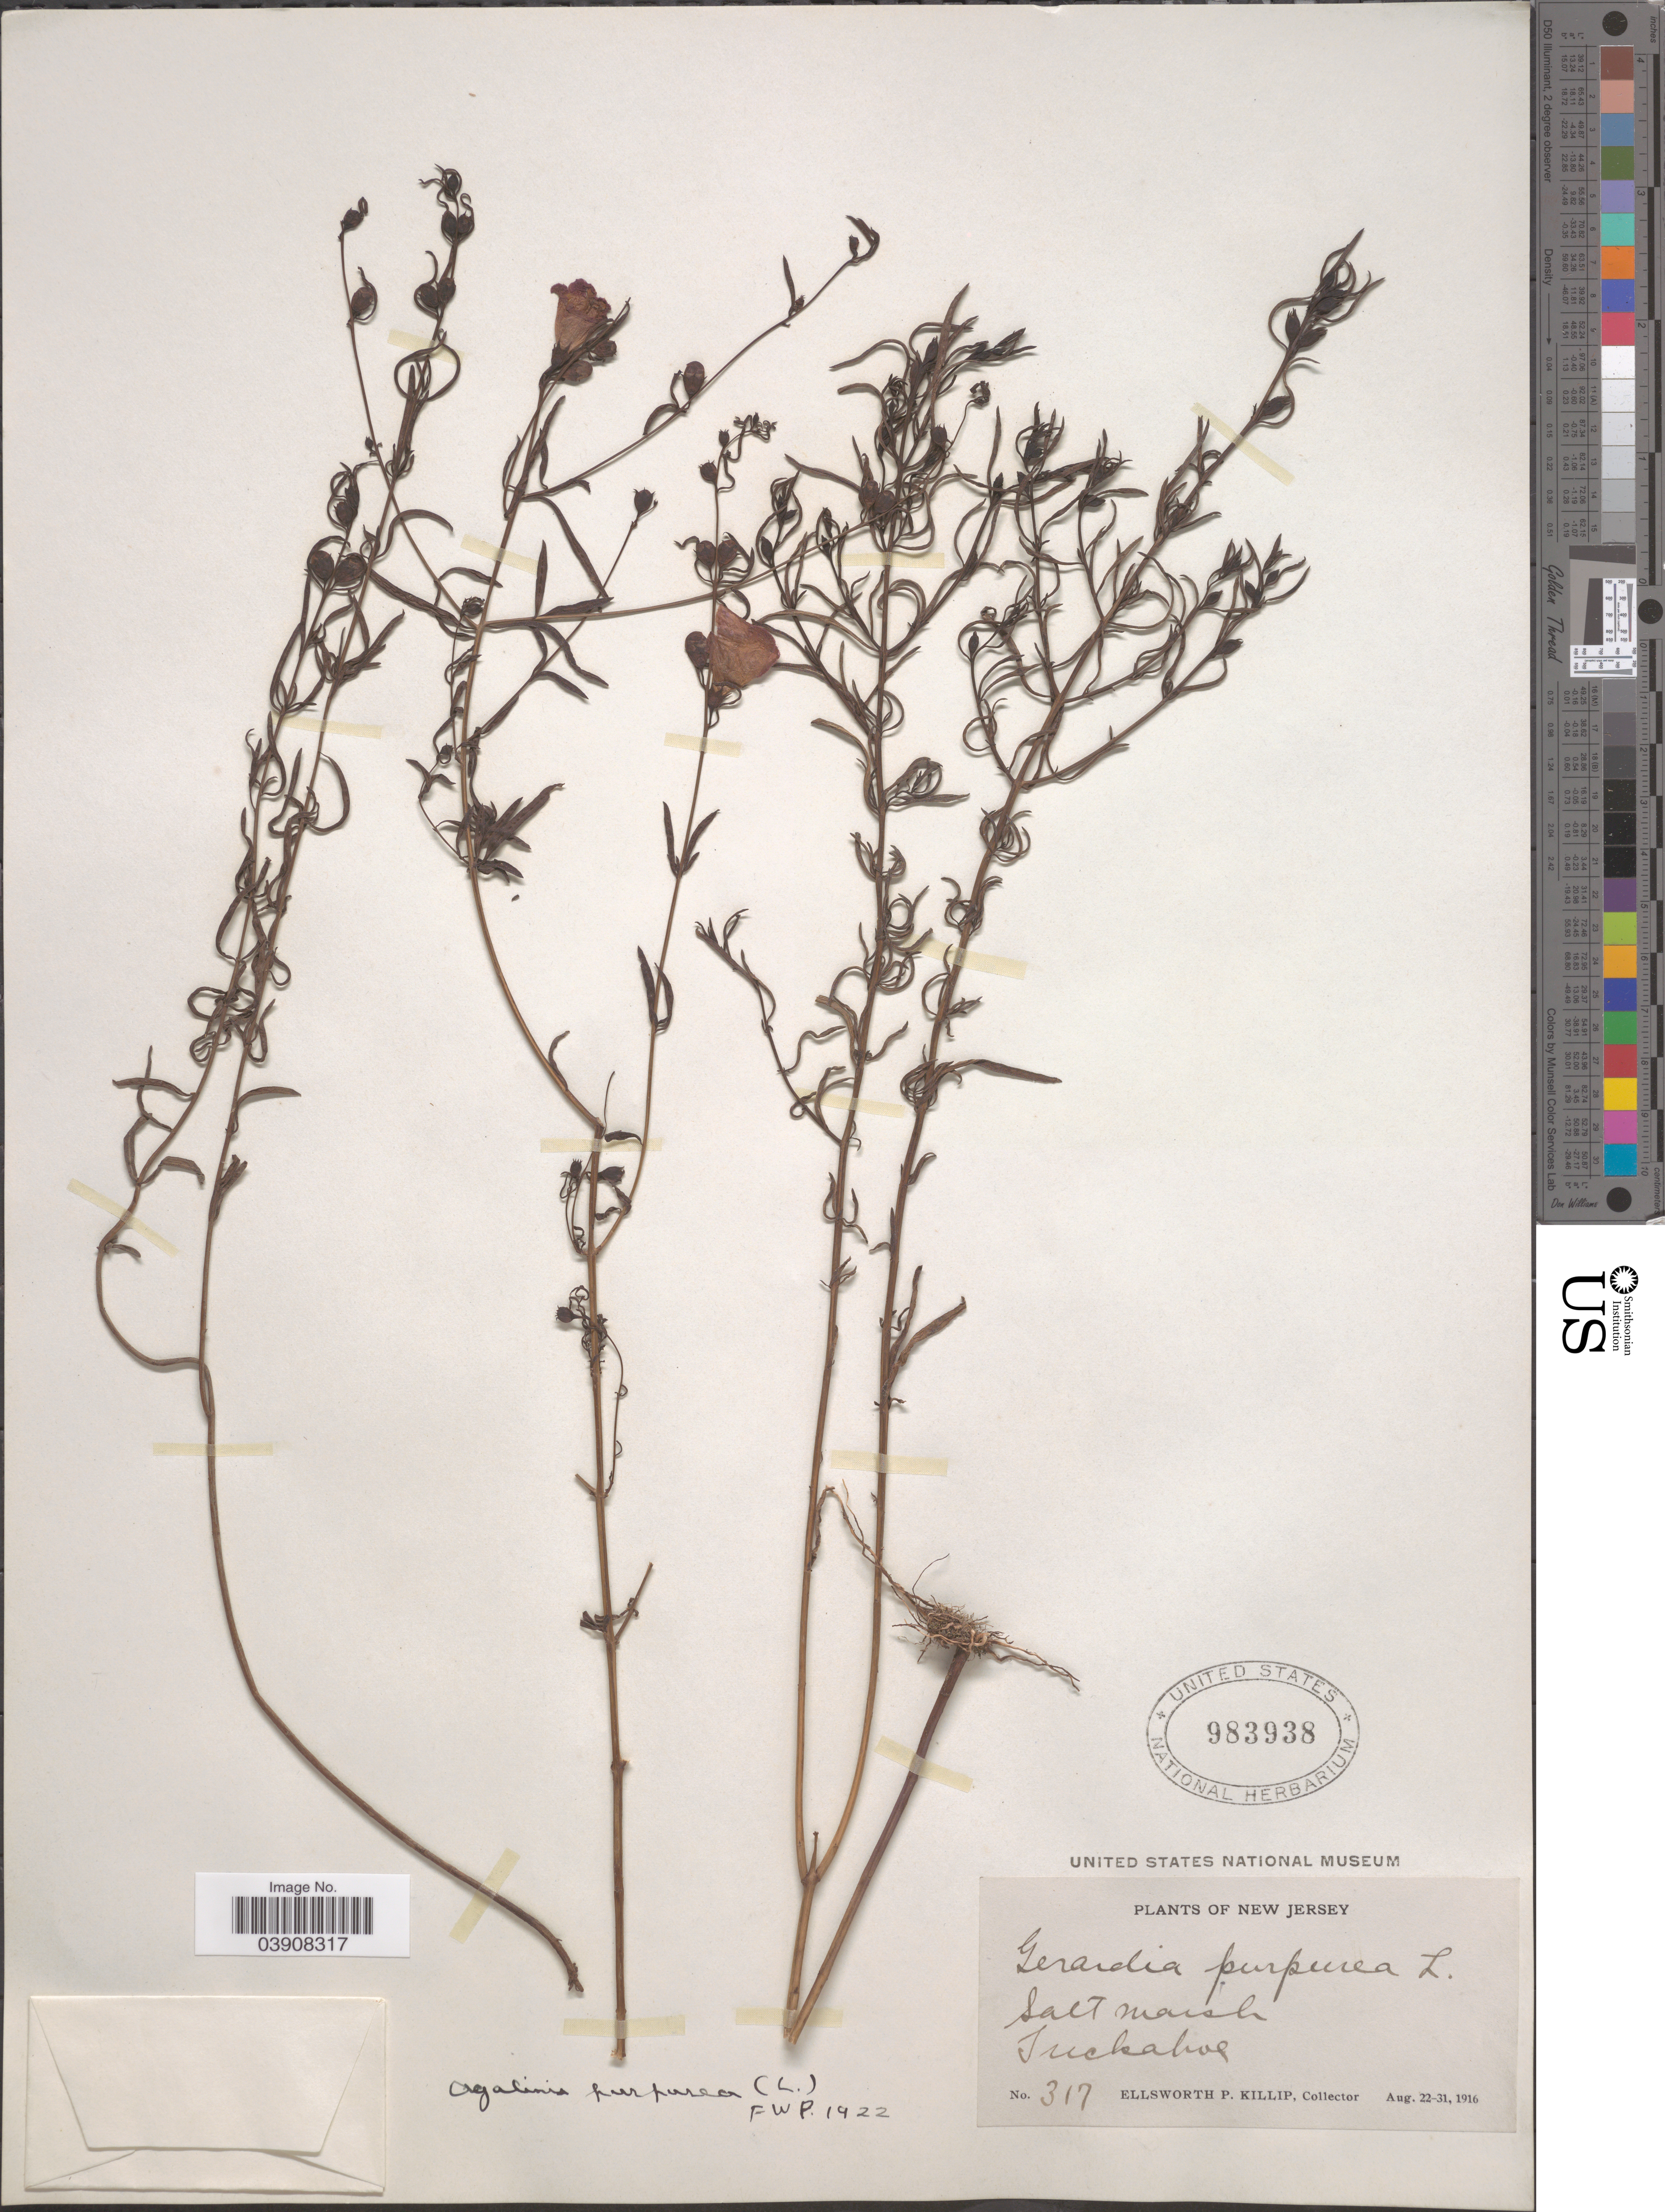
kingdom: Plantae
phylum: Tracheophyta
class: Magnoliopsida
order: Lamiales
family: Orobanchaceae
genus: Agalinis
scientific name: Agalinis purpurea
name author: (L.) Pennell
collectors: E. P. Killip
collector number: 317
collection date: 1916-08-22/1916-08-31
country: United States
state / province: New Jersey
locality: Salt marsh. Tuckahoe.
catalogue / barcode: US 983938